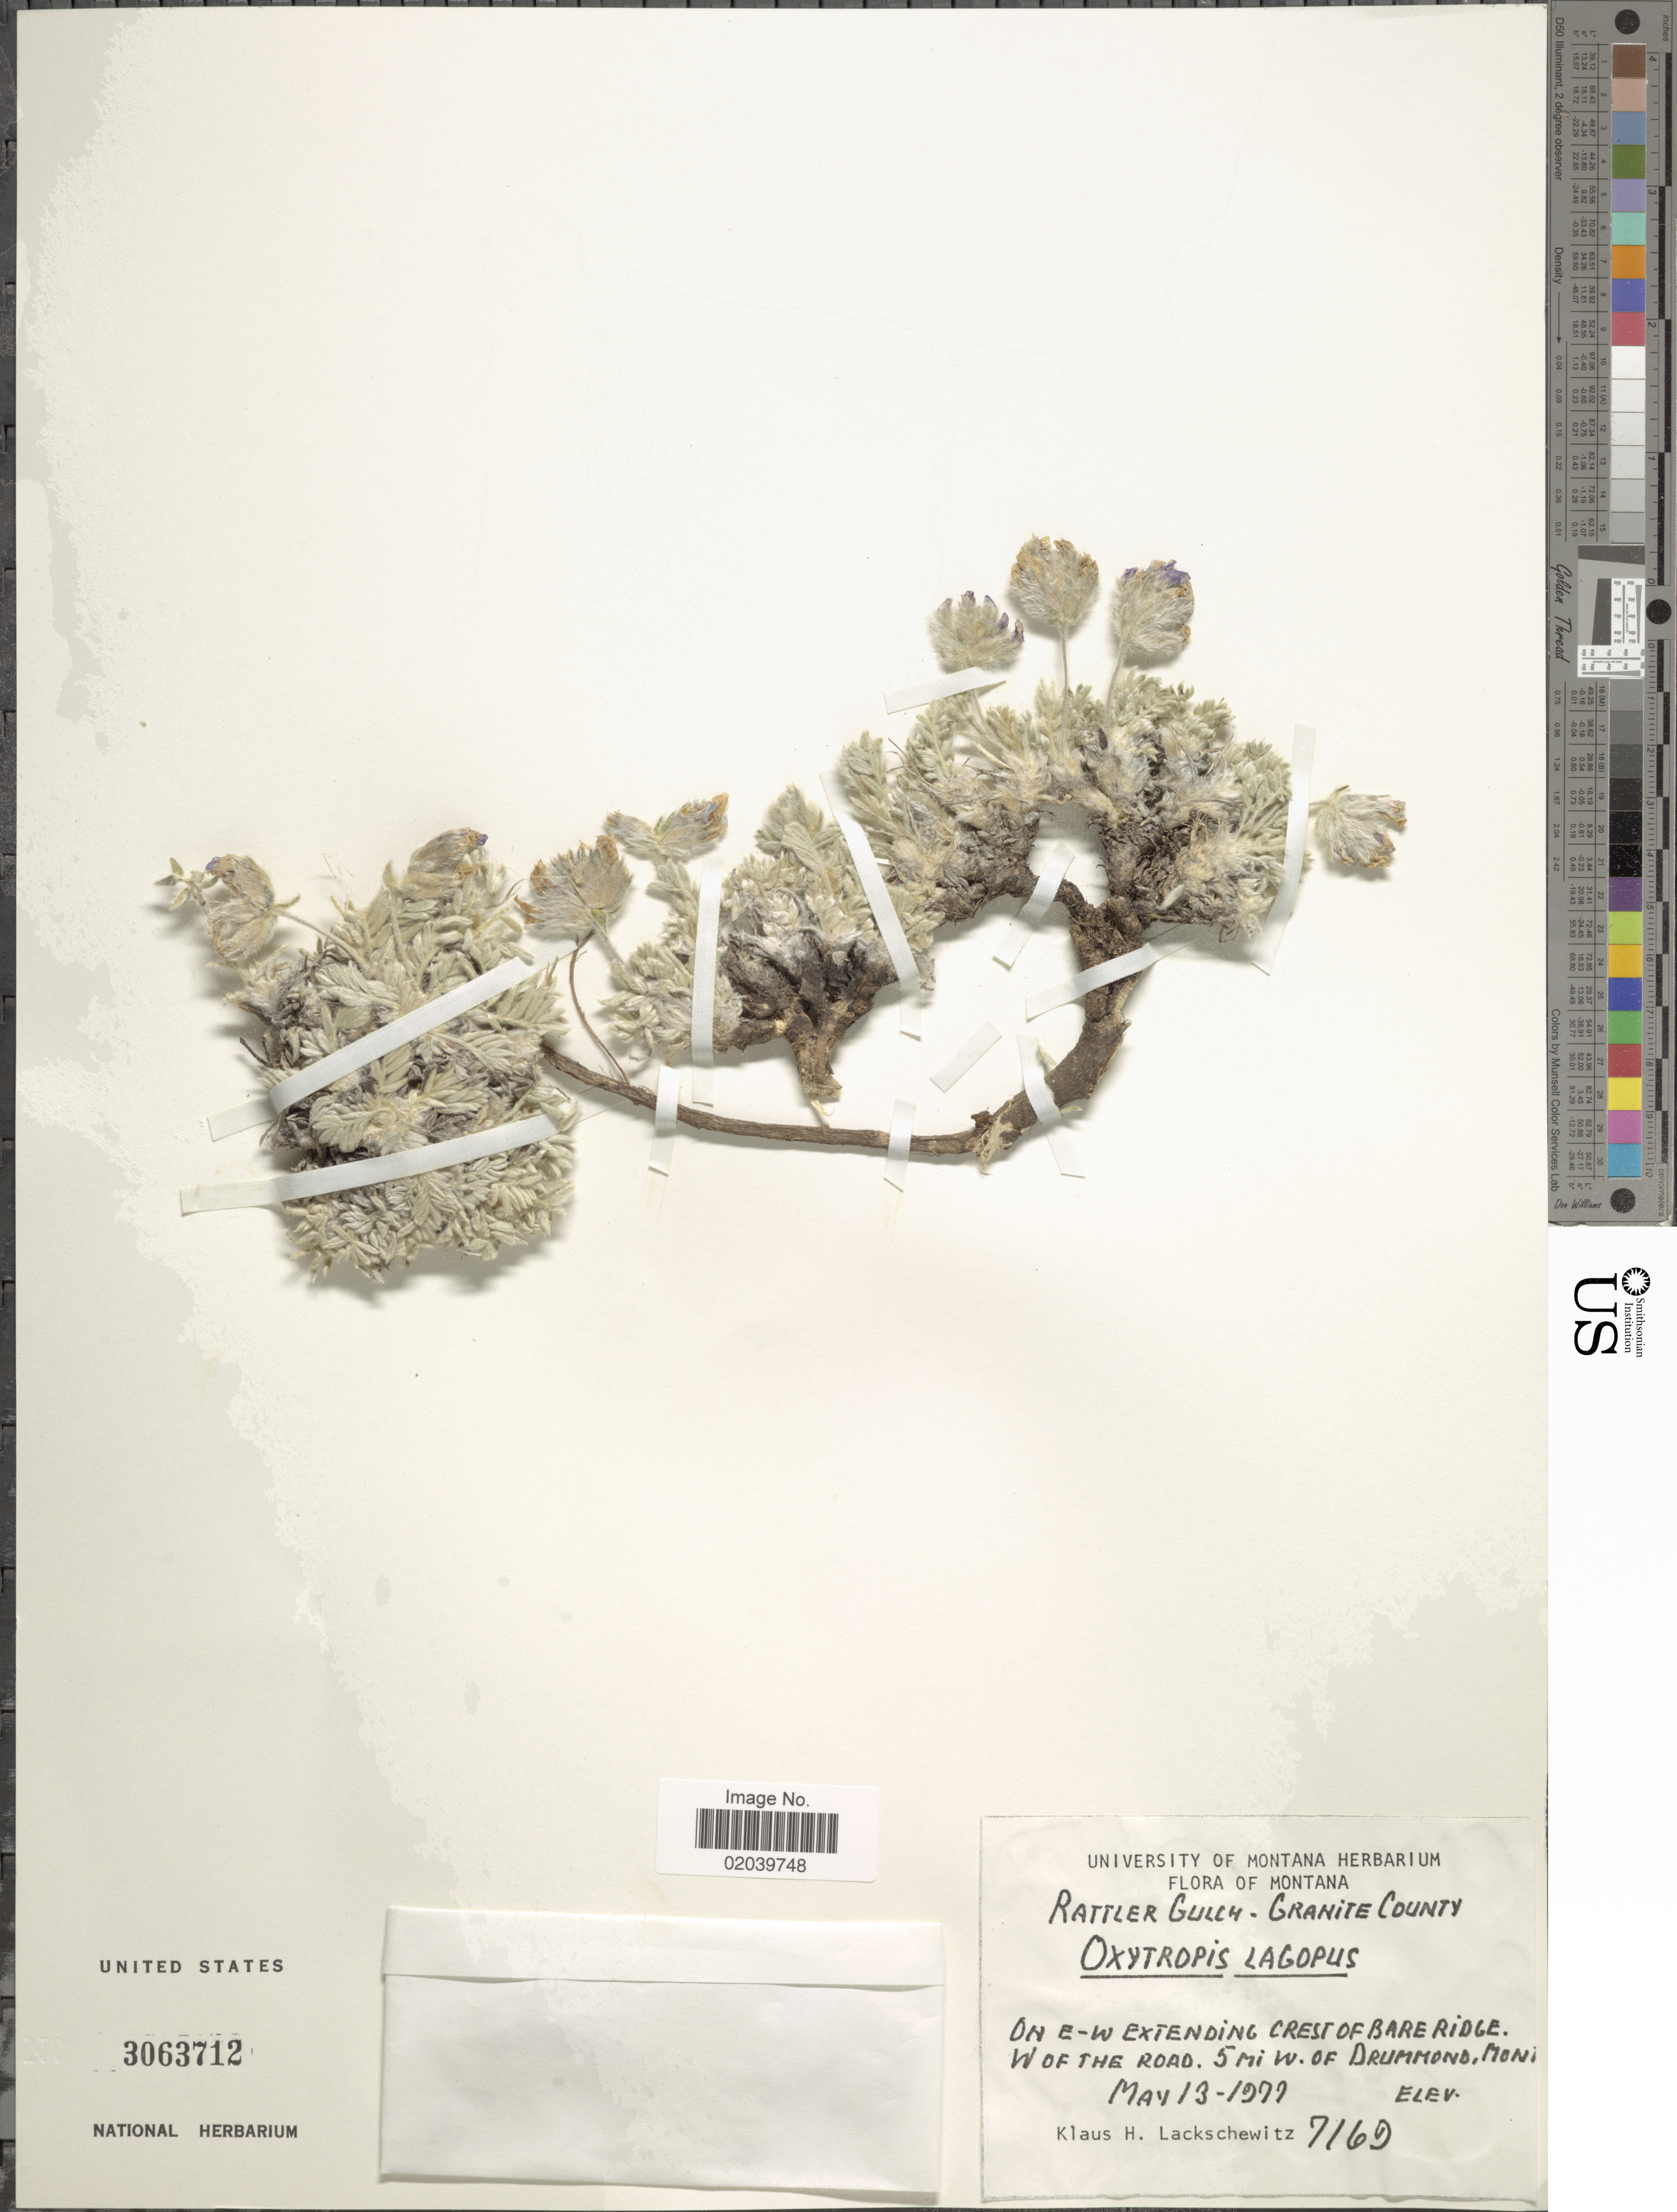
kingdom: Plantae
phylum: Tracheophyta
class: Magnoliopsida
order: Fabales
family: Fabaceae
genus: Oxytropis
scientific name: Oxytropis lagopus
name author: Nutt.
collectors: K. Lackschewitz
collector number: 7169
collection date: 1977-05-13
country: United States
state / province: Montana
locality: On E-W extending crest of Bare Ridge. W of the road. 5 mi. W. of Drummond, Mont.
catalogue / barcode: US 3063712